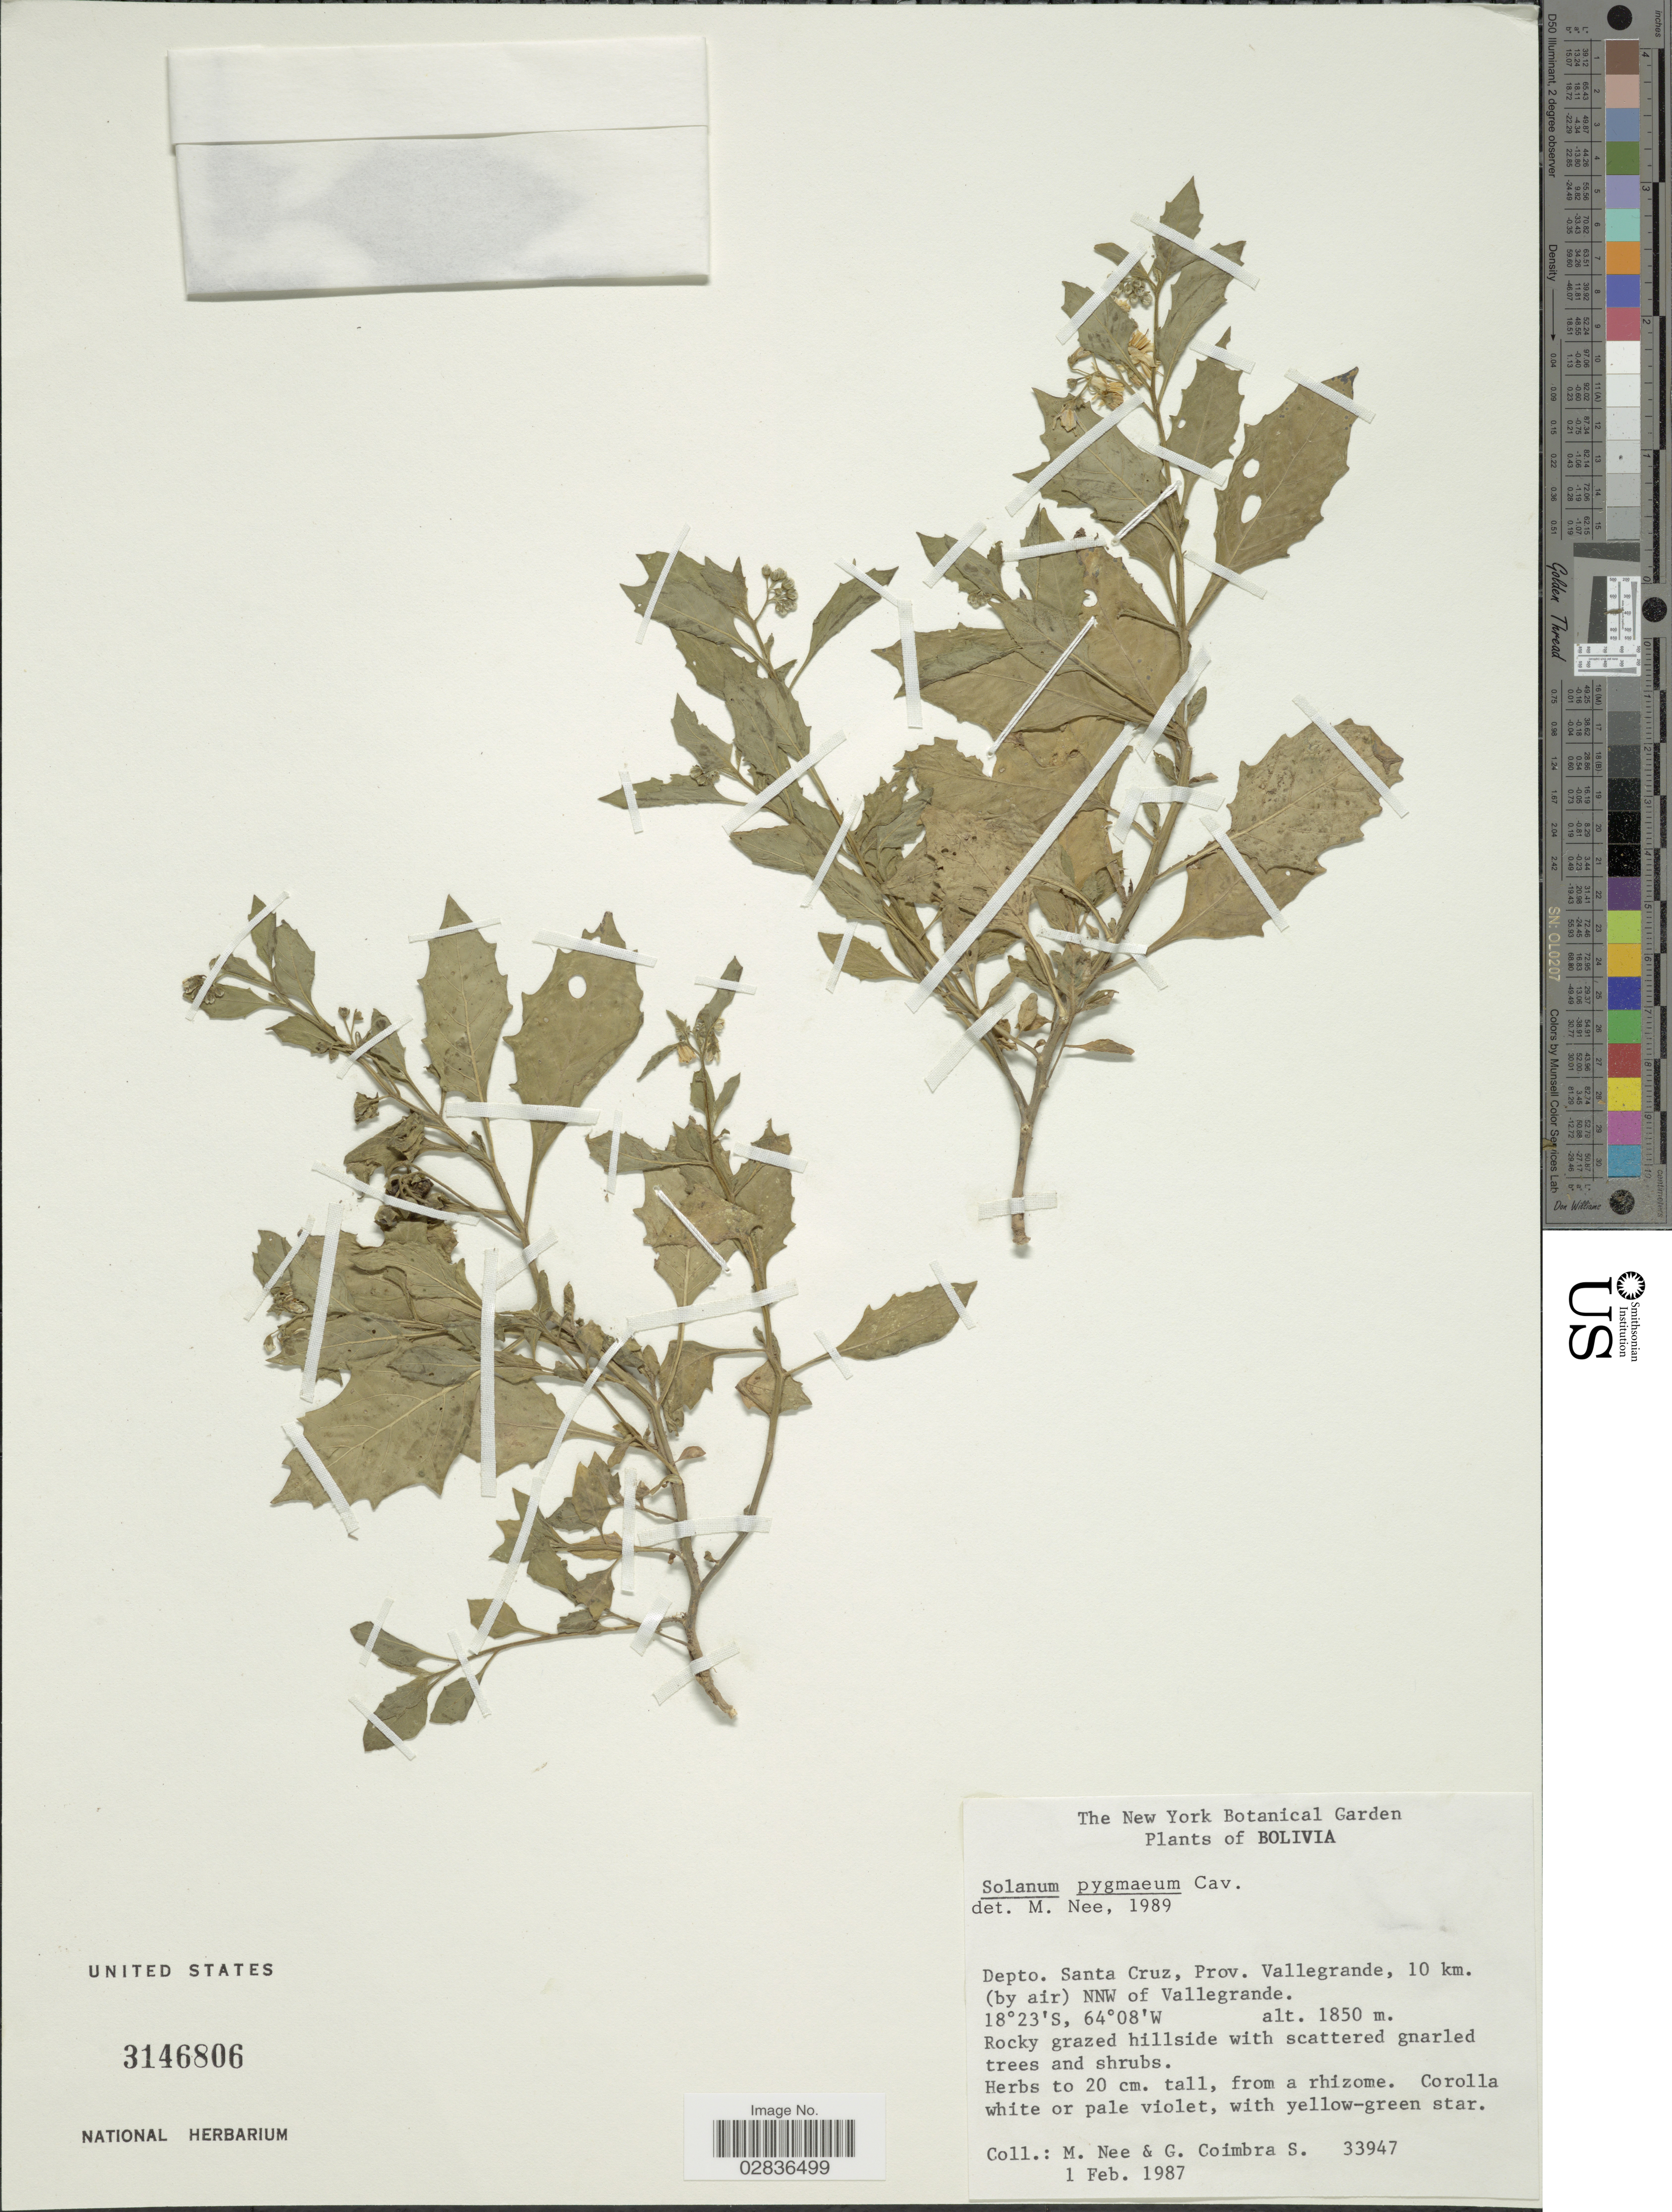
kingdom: Plantae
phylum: Tracheophyta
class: Magnoliopsida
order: Solanales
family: Solanaceae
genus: Solanum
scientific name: Solanum rhizomatum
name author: Särkinen & M. Nee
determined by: Knapp, S. D.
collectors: M. Nee & G. Coimbra S.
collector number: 33947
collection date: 1987-02-01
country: Bolivia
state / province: Santa Cruz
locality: Depto. Santa Cruz, Prov. Vallegrande, 10 km. (by air) NNW of Vallegrande.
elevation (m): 1850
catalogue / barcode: US 3146806